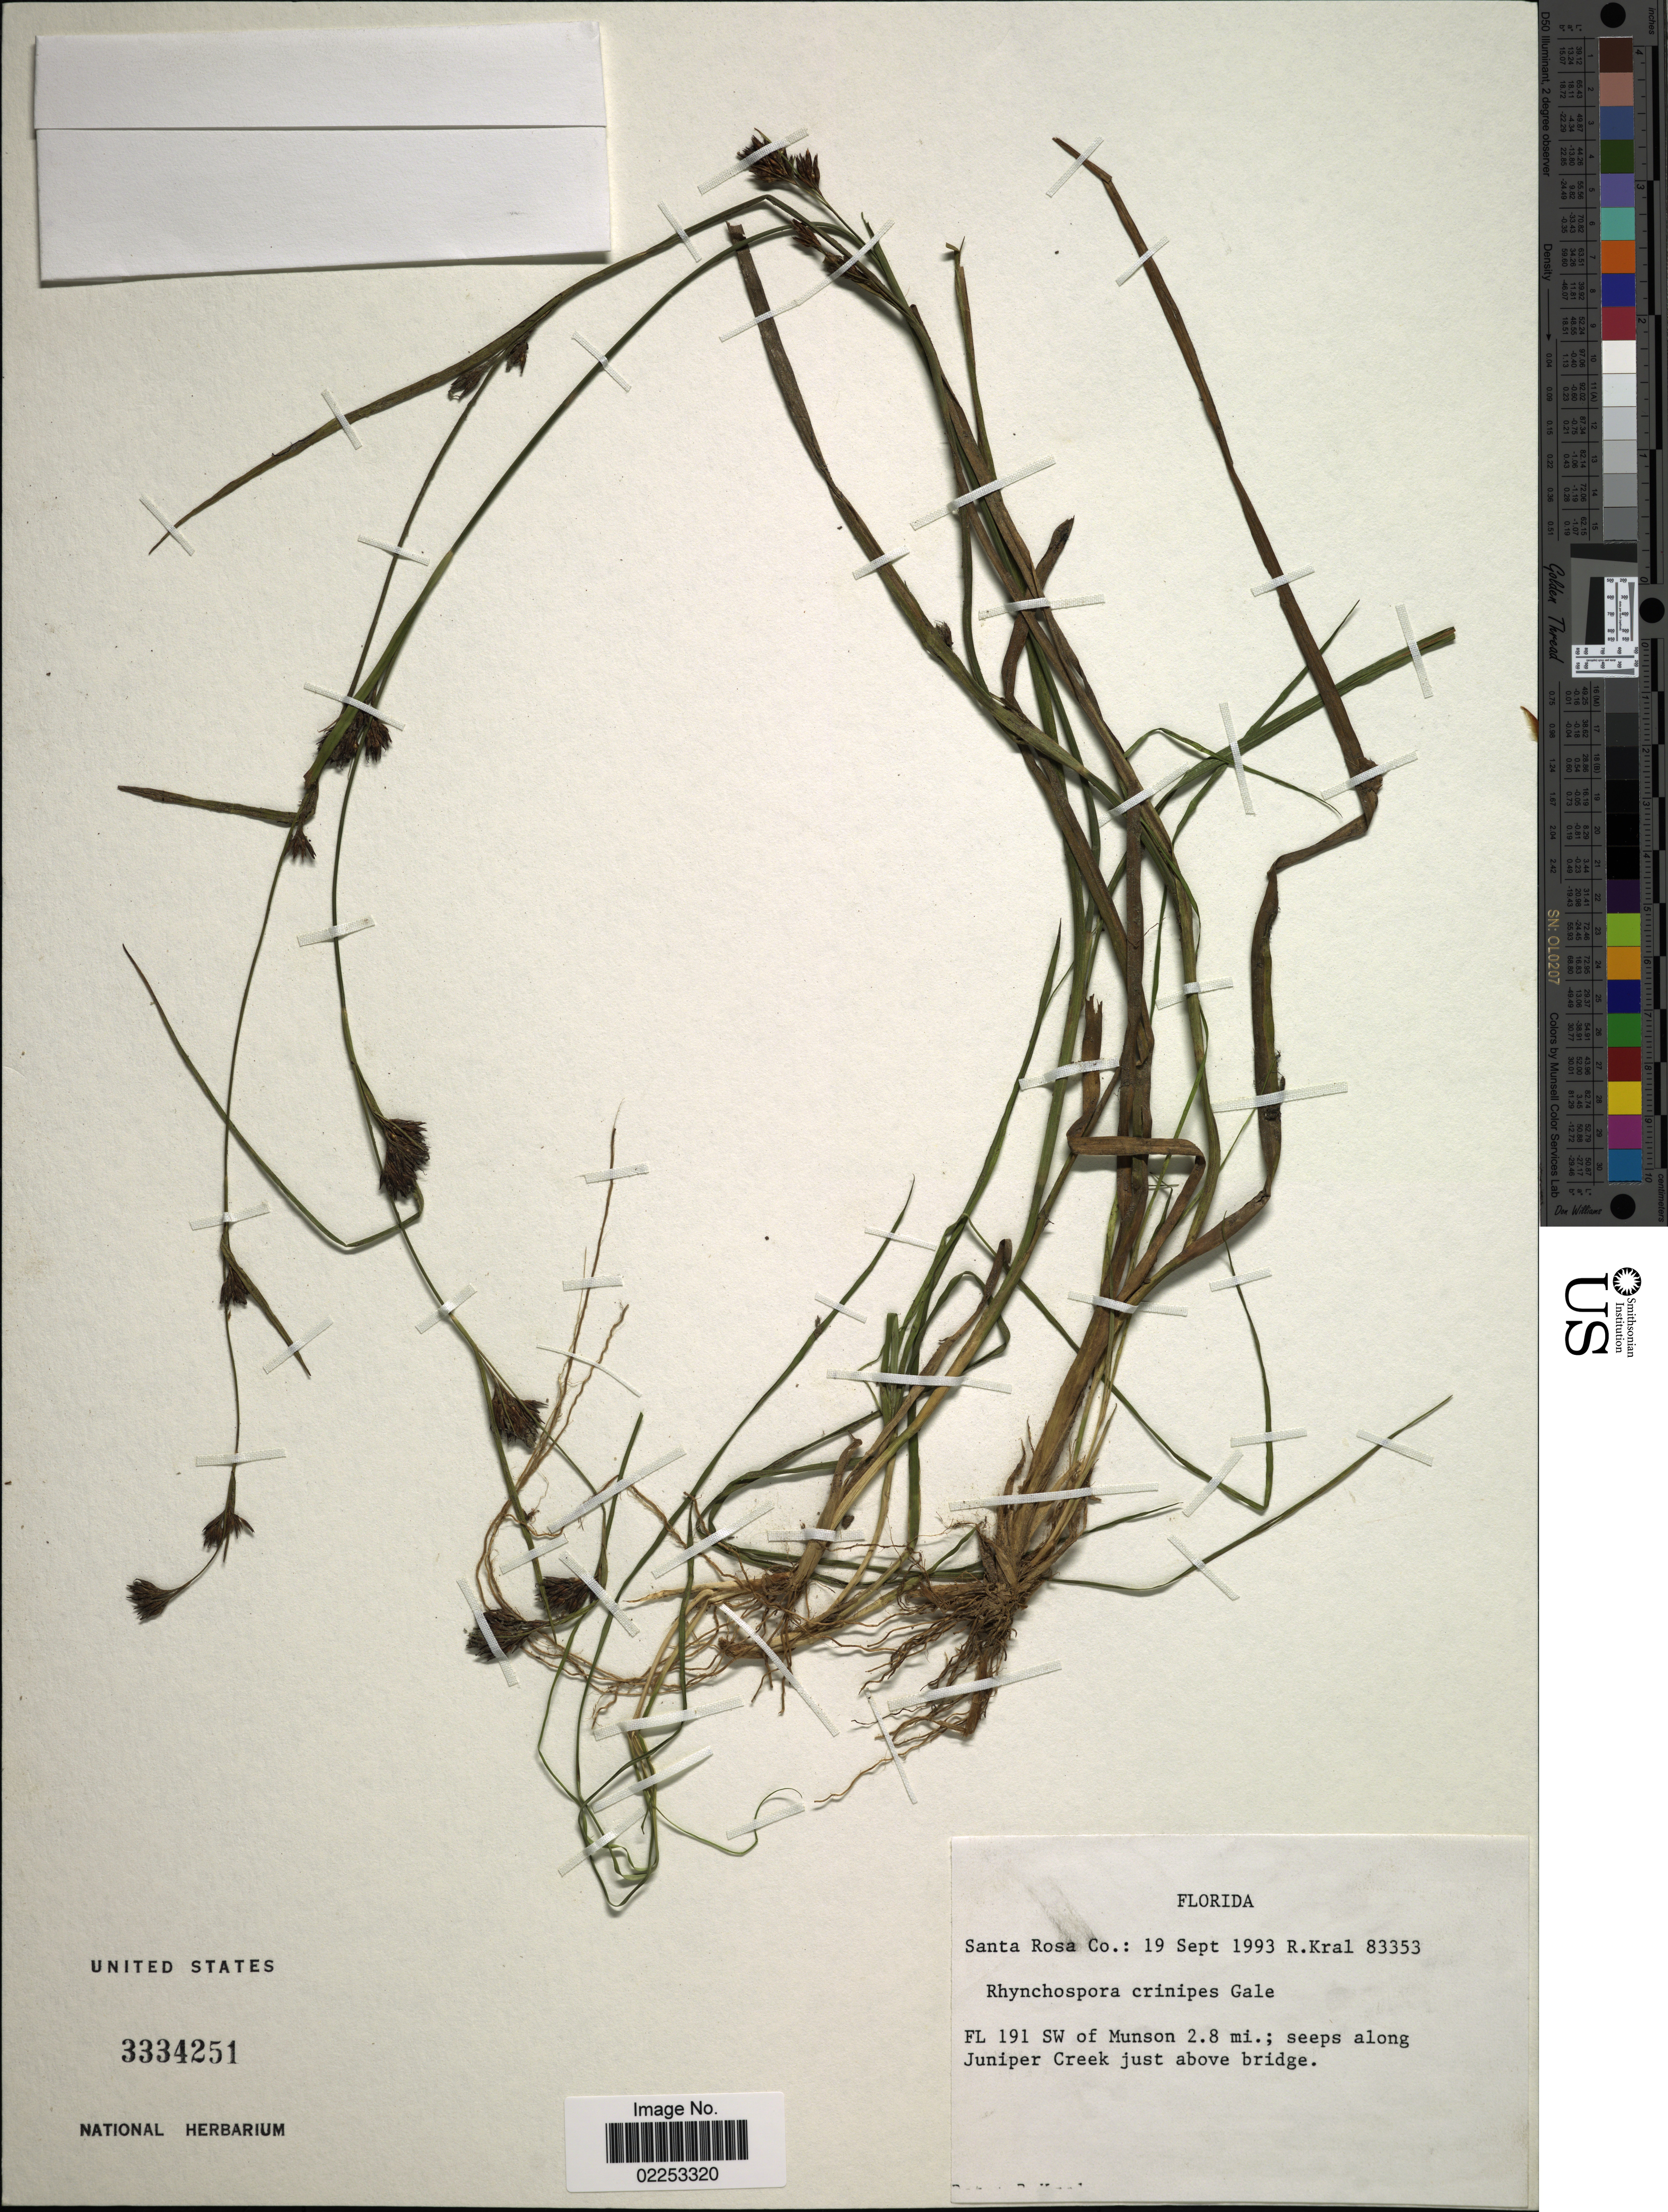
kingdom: Plantae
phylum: Tracheophyta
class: Liliopsida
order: Poales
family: Cyperaceae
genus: Rhynchospora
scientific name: Rhynchospora crinipes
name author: Gale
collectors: R. Kral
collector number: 83353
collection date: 1993-09-19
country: United States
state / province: Florida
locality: Santa Rosa Co, FL 191 SW of Munson 2.8 mi; seeps along Juniper Creek just above bridge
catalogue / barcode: US 3334251